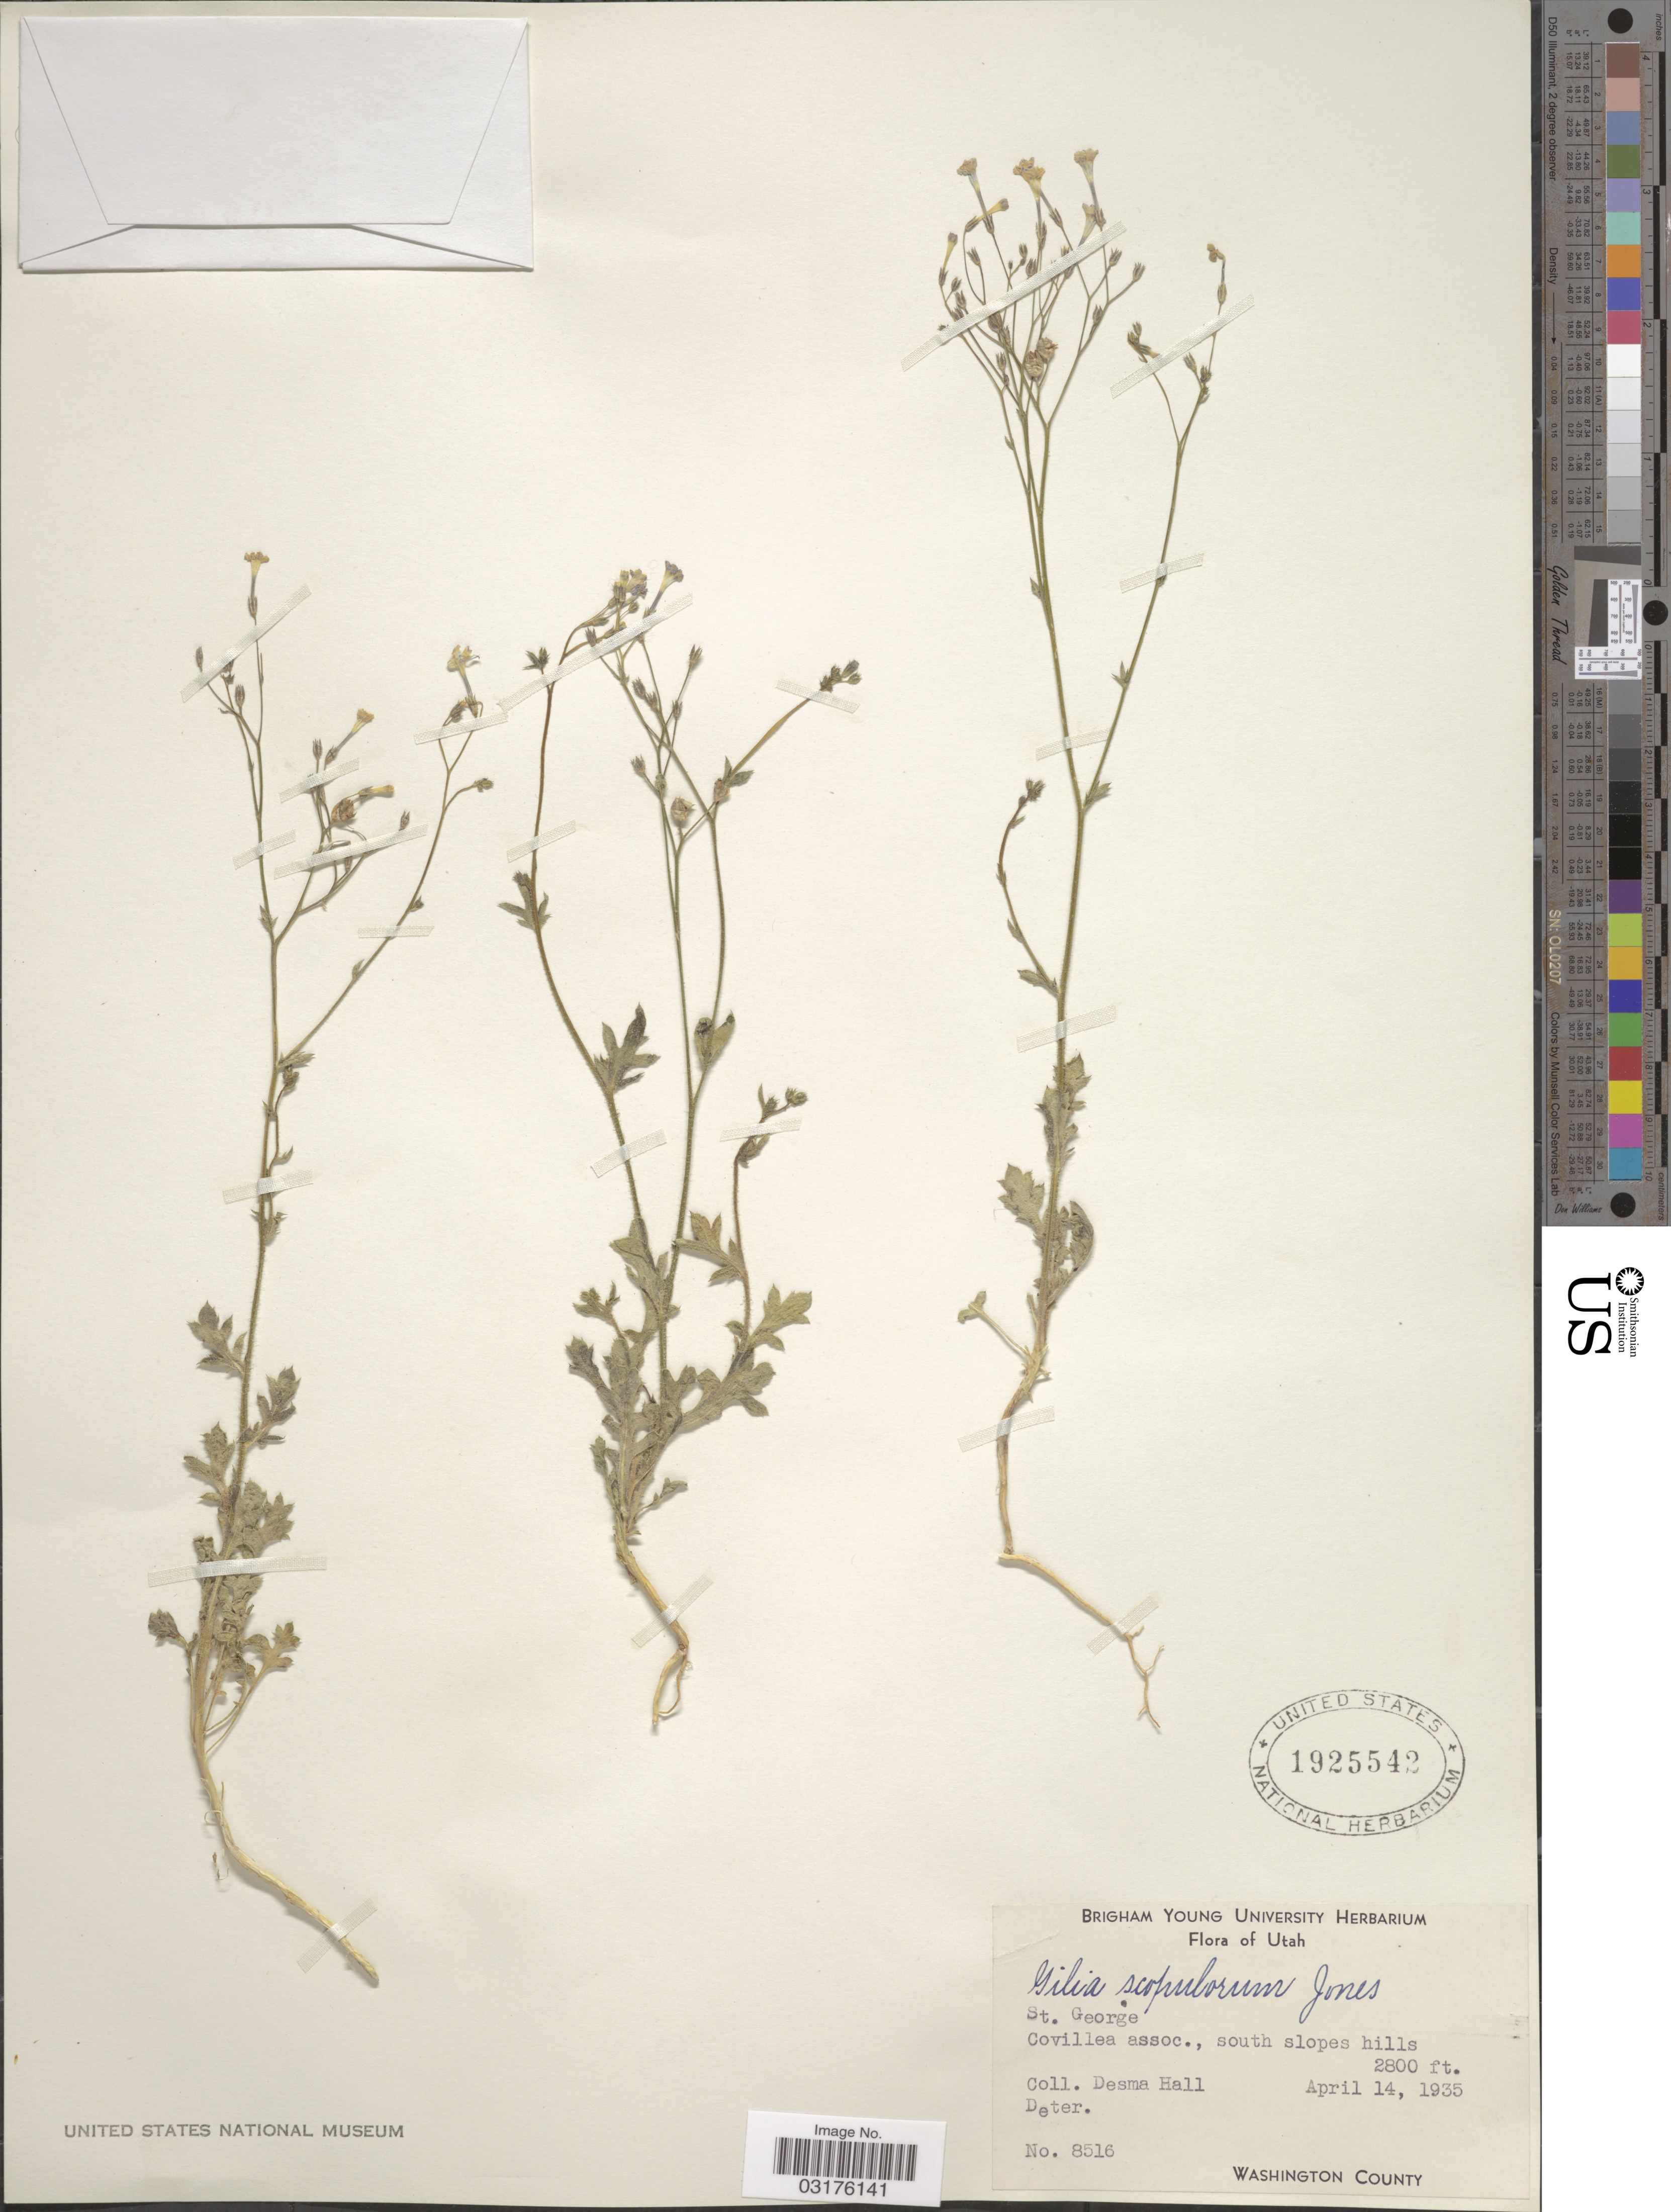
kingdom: Plantae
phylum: Tracheophyta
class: Magnoliopsida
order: Ericales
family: Polemoniaceae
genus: Gilia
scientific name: Gilia scopulorum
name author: M.E. Jones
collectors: D. Hall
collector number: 8516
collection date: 1935-04-14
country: United States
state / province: Utah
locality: St. George, Covillea assoc., south slopes hills.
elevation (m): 853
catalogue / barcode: US 1925542